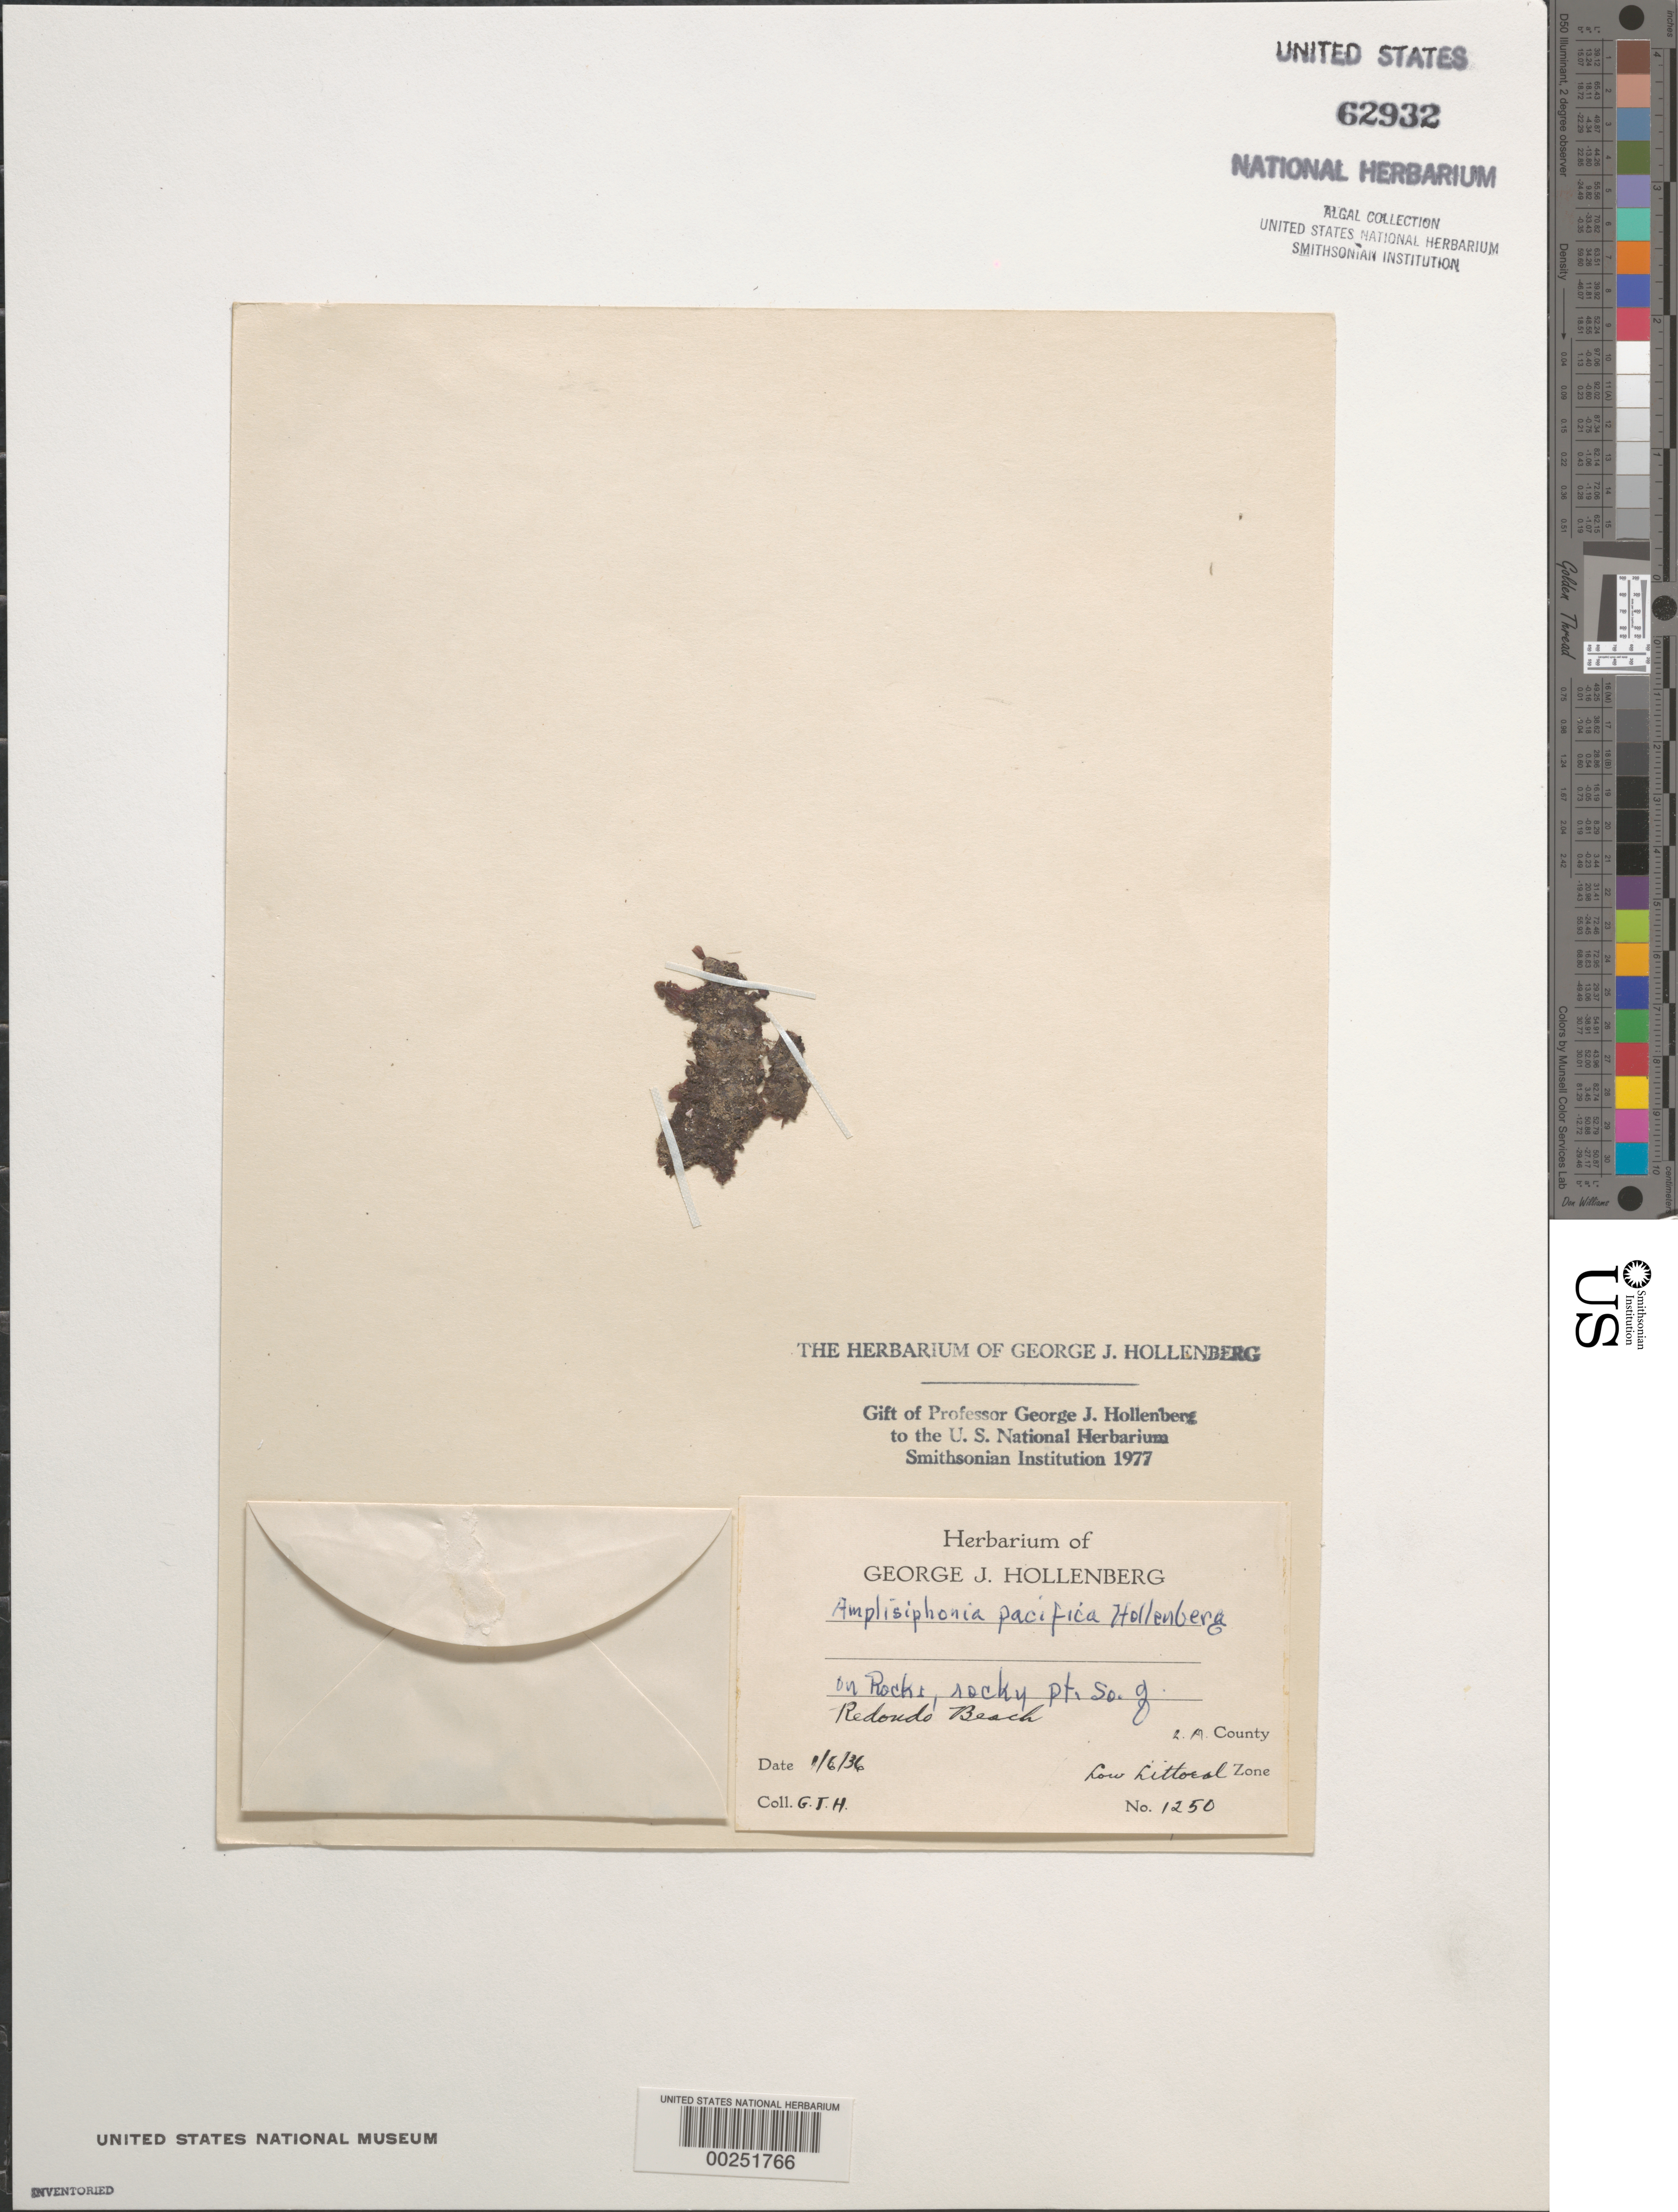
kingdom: Plantae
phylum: Rhodophyta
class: Florideophyceae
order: Ceramiales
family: Rhodomelaceae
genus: Amplisiphonia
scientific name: Amplisiphonia pacifica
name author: Hollenb.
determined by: Hollenberg, George J.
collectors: G. Hollenberg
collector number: GJH 1250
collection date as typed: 06 Jan 1936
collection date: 1936-01-06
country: United States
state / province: California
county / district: Los Angeles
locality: Rocky Point south of Redondo Beach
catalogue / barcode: US 62932